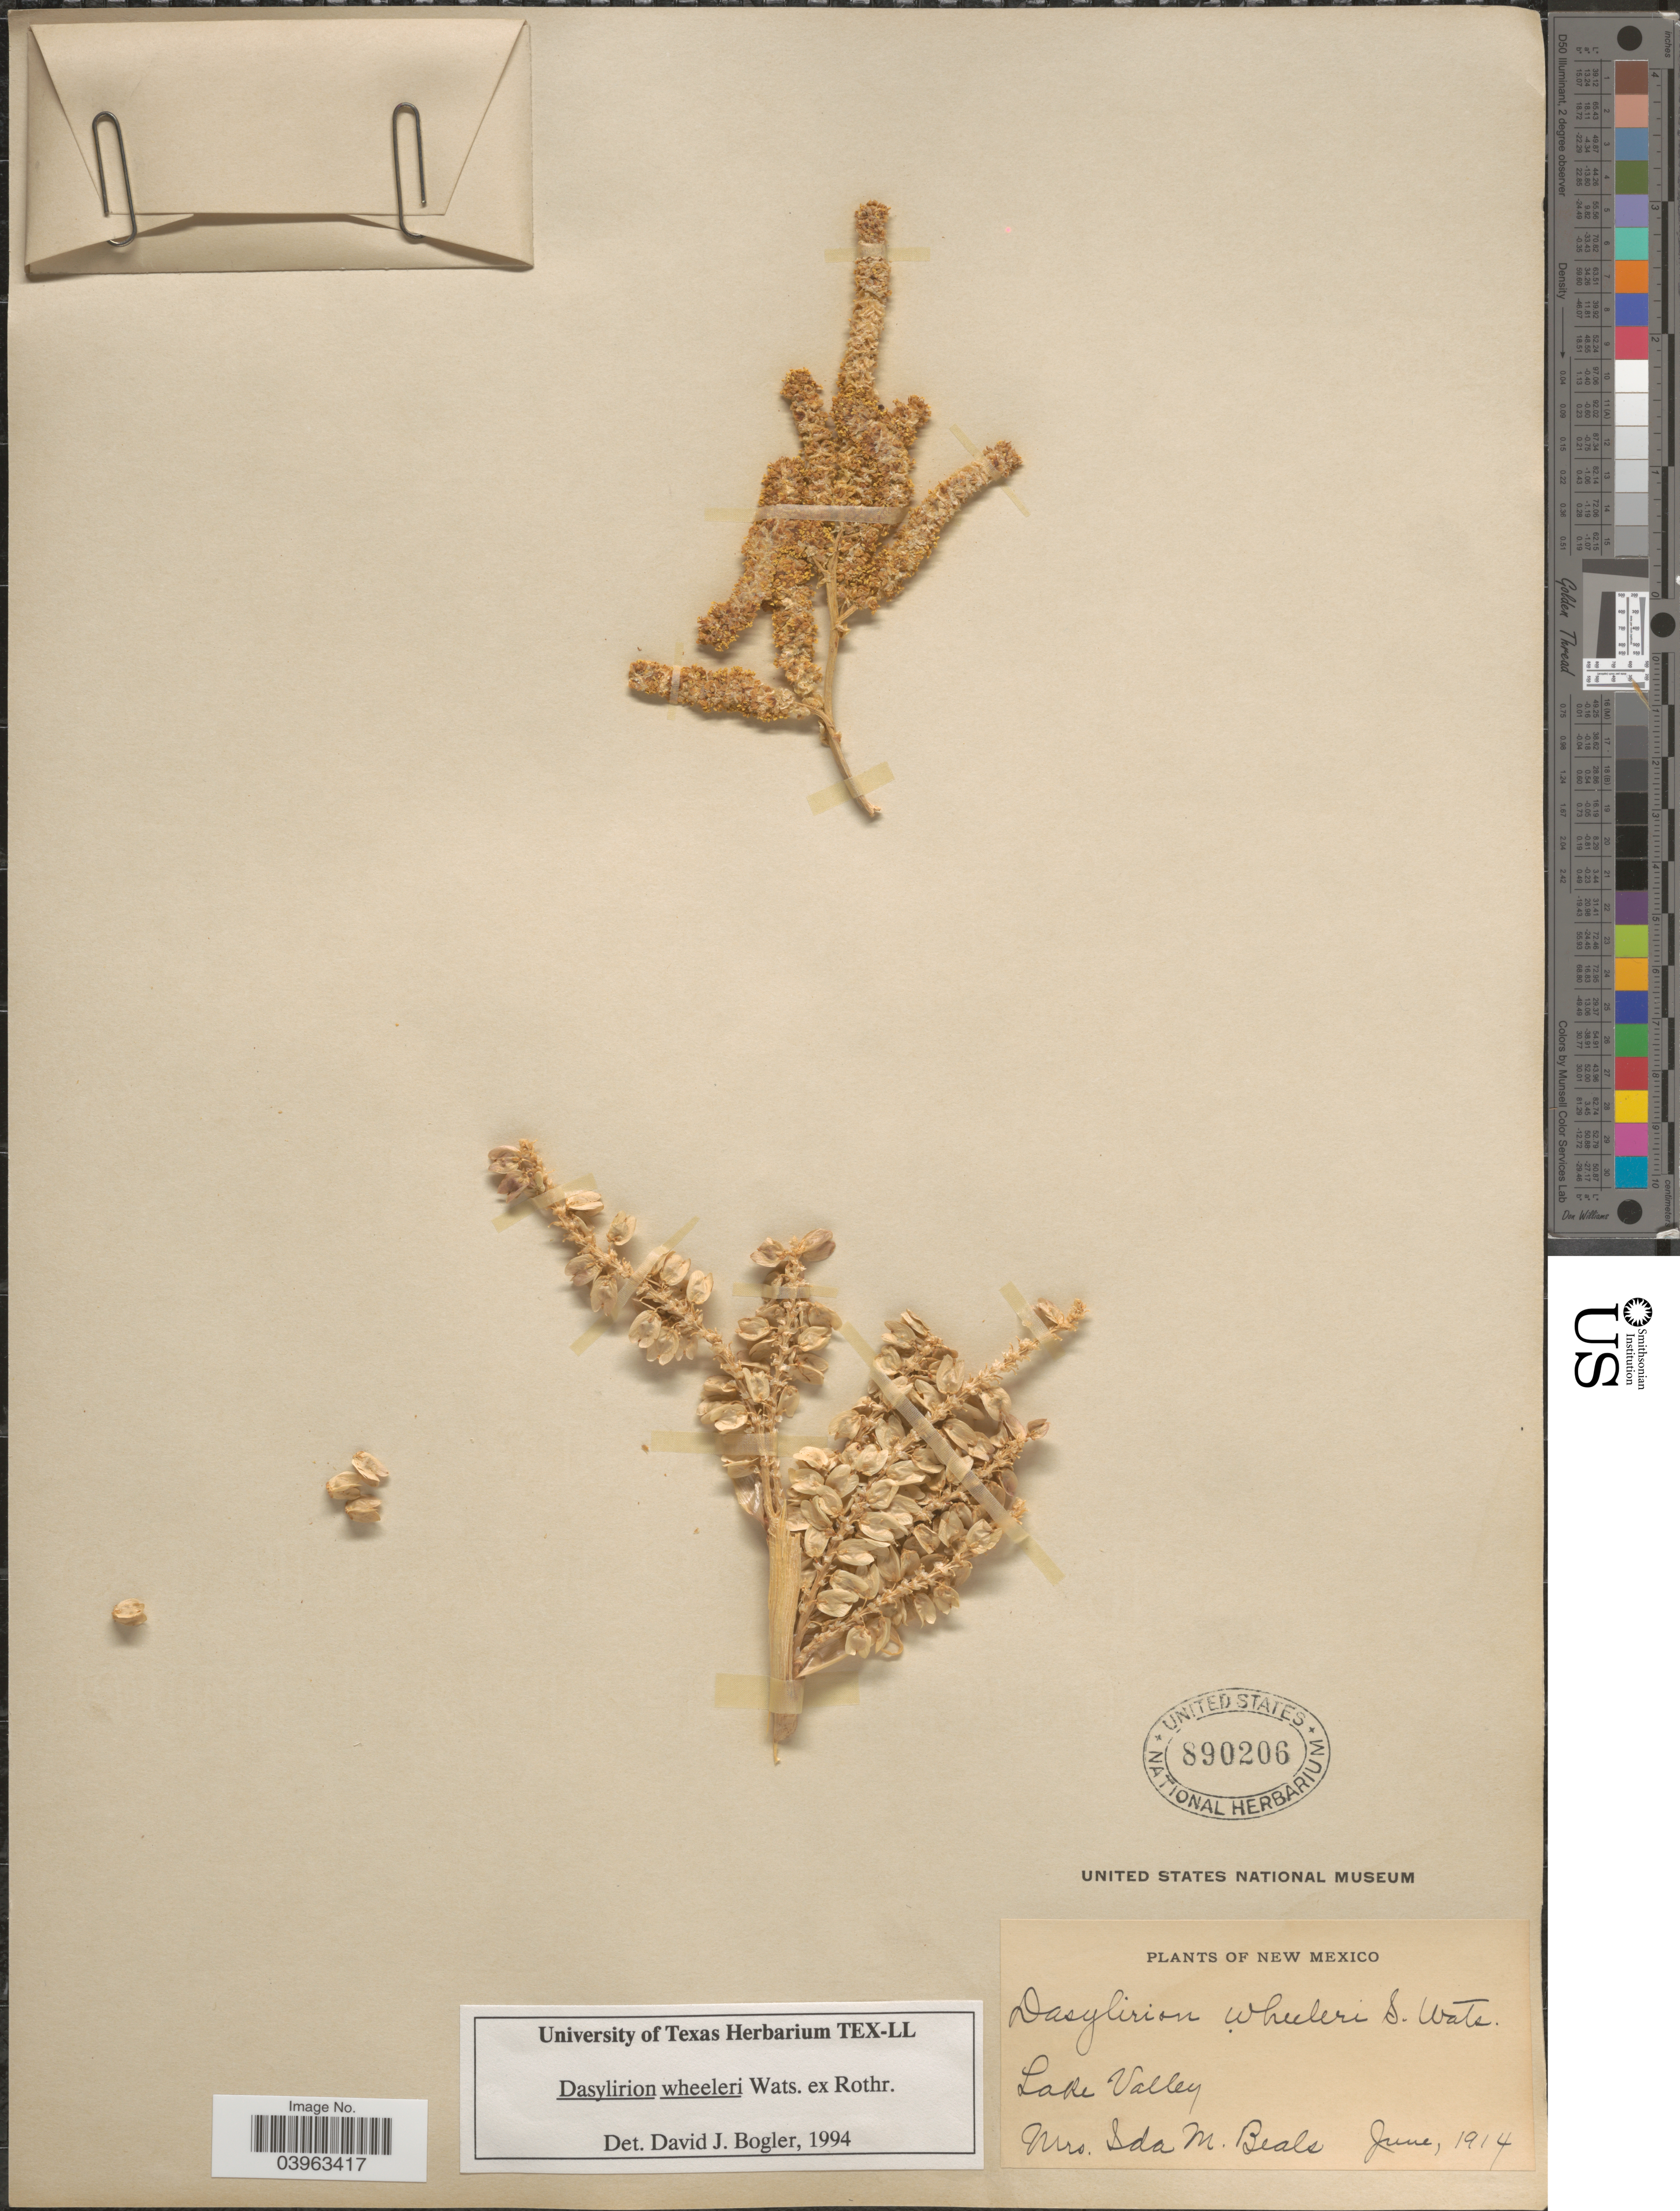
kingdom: Plantae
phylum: Tracheophyta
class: Liliopsida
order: Asparagales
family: Asparagaceae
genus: Dasylirion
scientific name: Dasylirion wheeleri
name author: S. Watson ex Rothr.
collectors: I. Beals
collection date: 1914-06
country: United States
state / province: New Mexico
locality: Lake Valley.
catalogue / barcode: US 890206